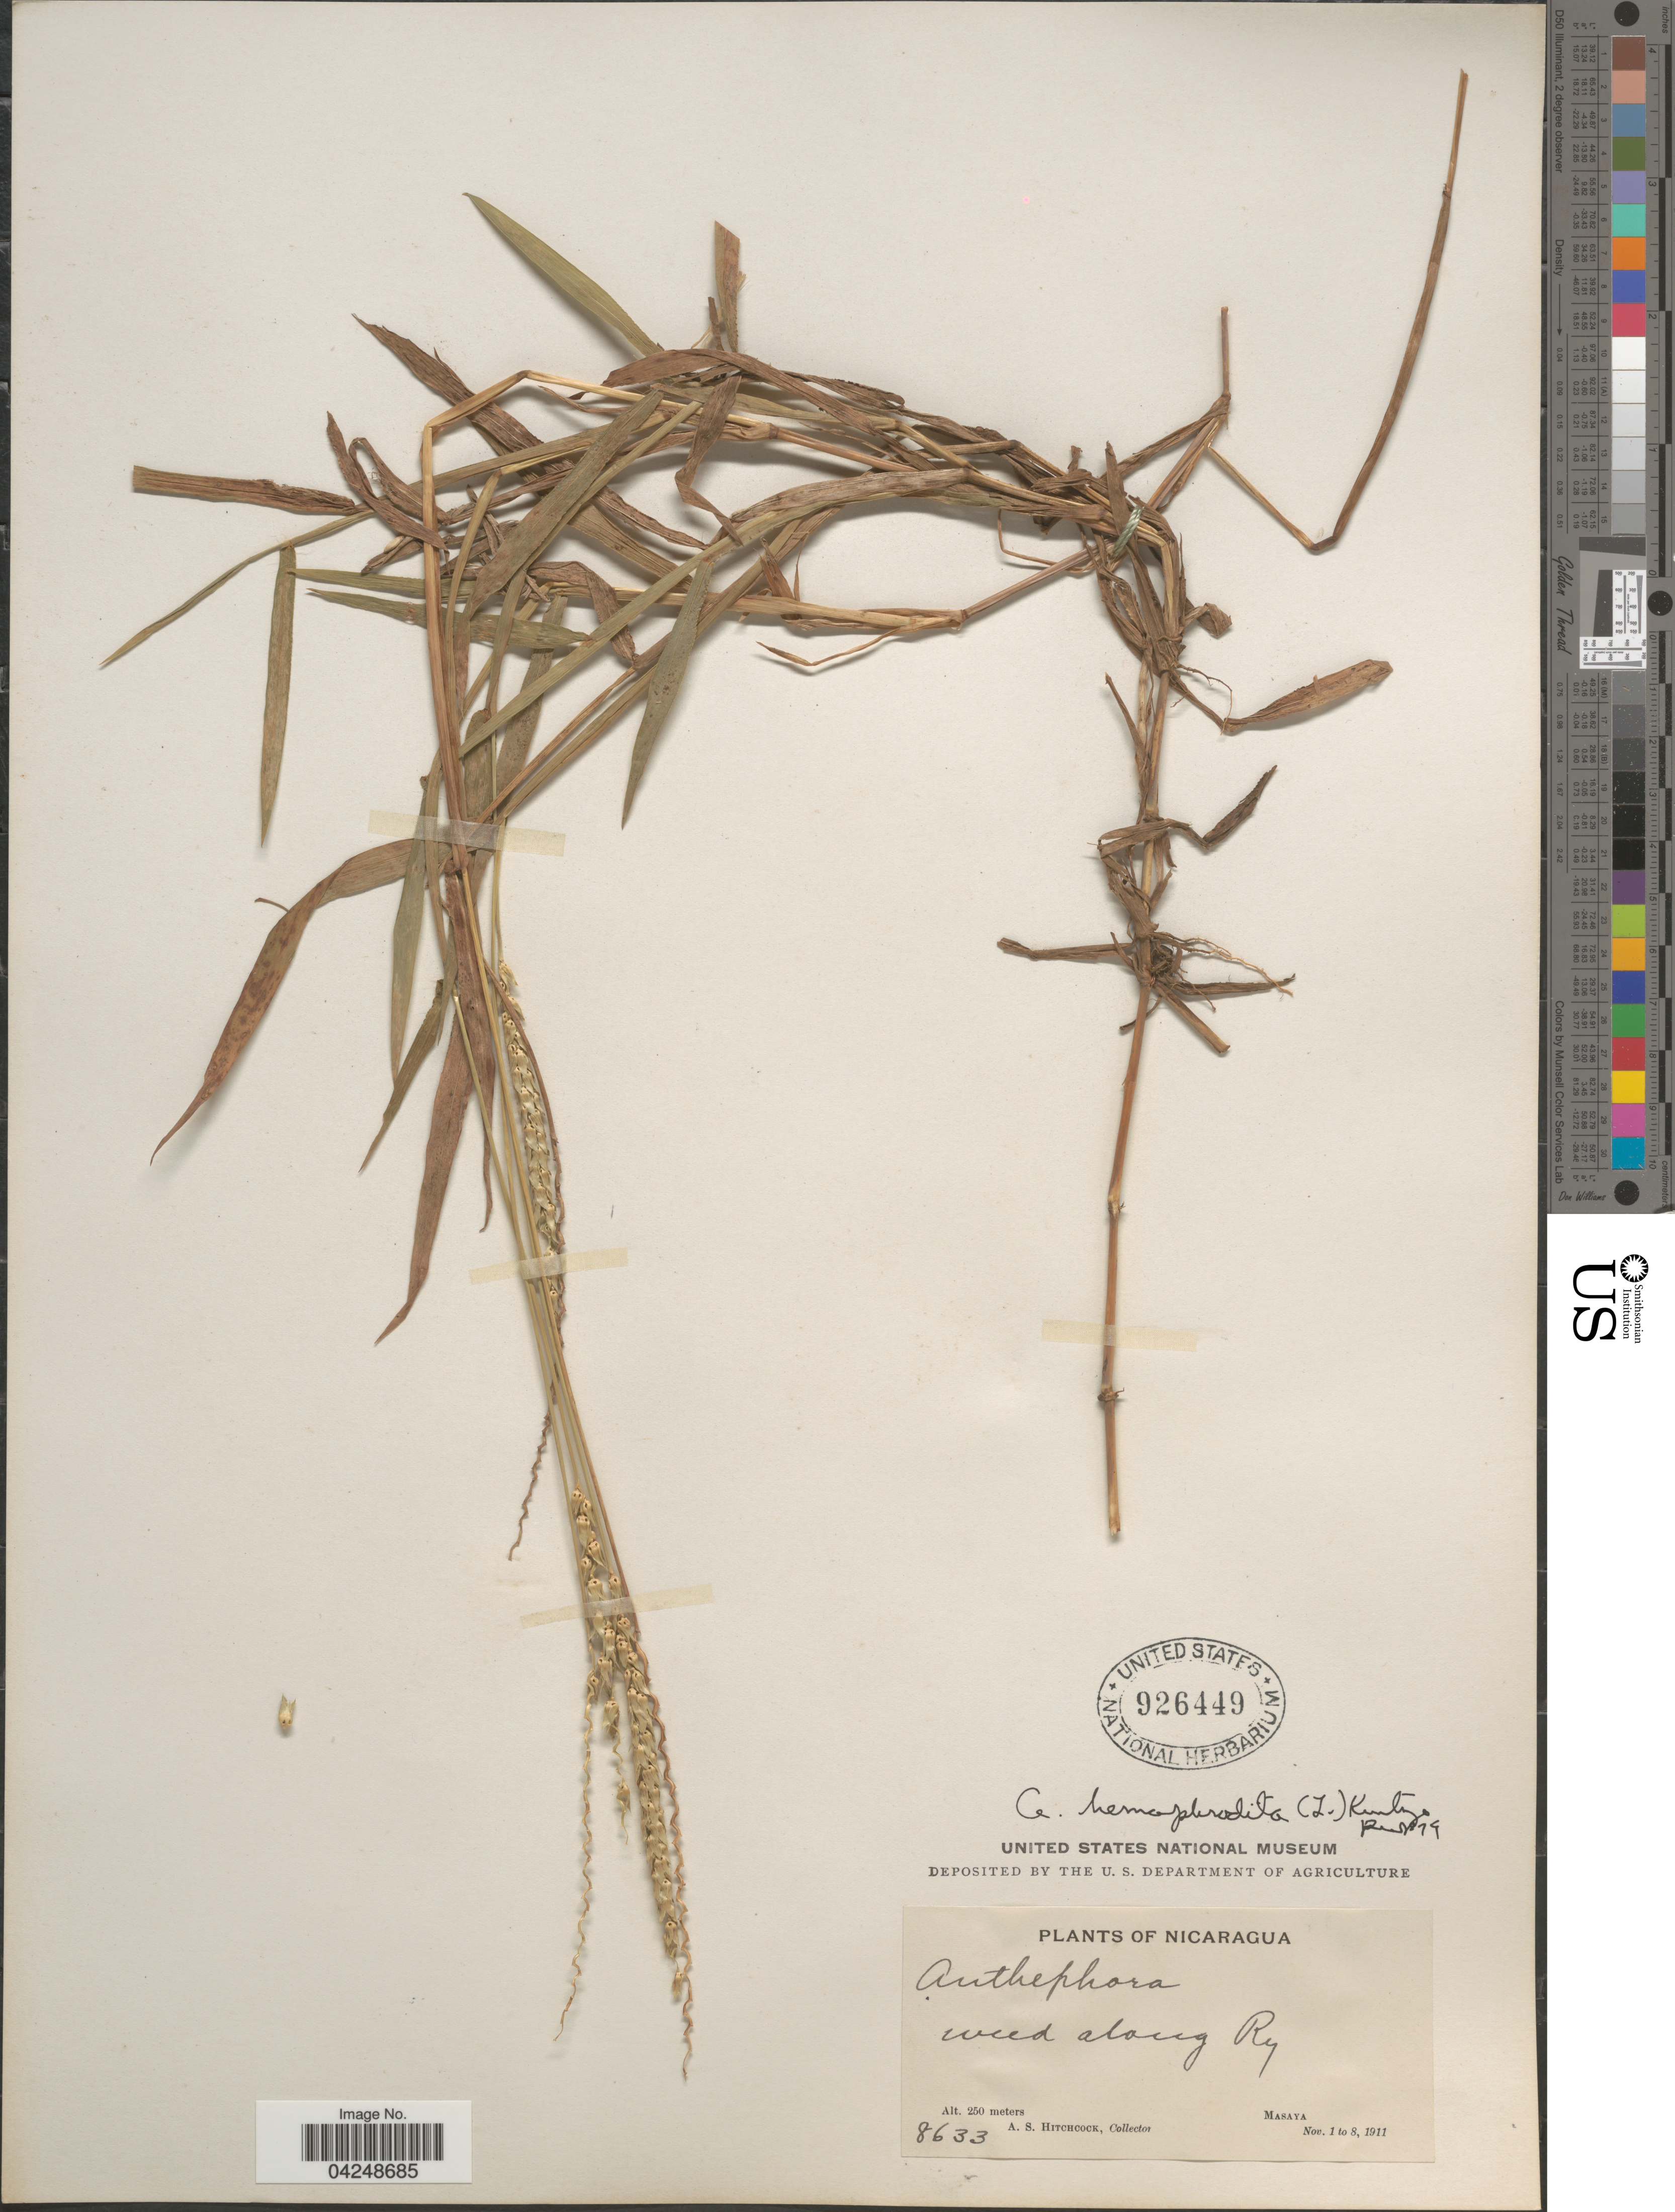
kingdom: Plantae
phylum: Tracheophyta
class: Liliopsida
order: Poales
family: Poaceae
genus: Anthephora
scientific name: Anthephora hermaphrodita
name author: (L.) Kuntze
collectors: A. S. Hitchcock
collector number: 8633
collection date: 1911-11-01/1911-11-08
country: Nicaragua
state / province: Masaya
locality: Weed along Ry.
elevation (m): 250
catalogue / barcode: US 926449